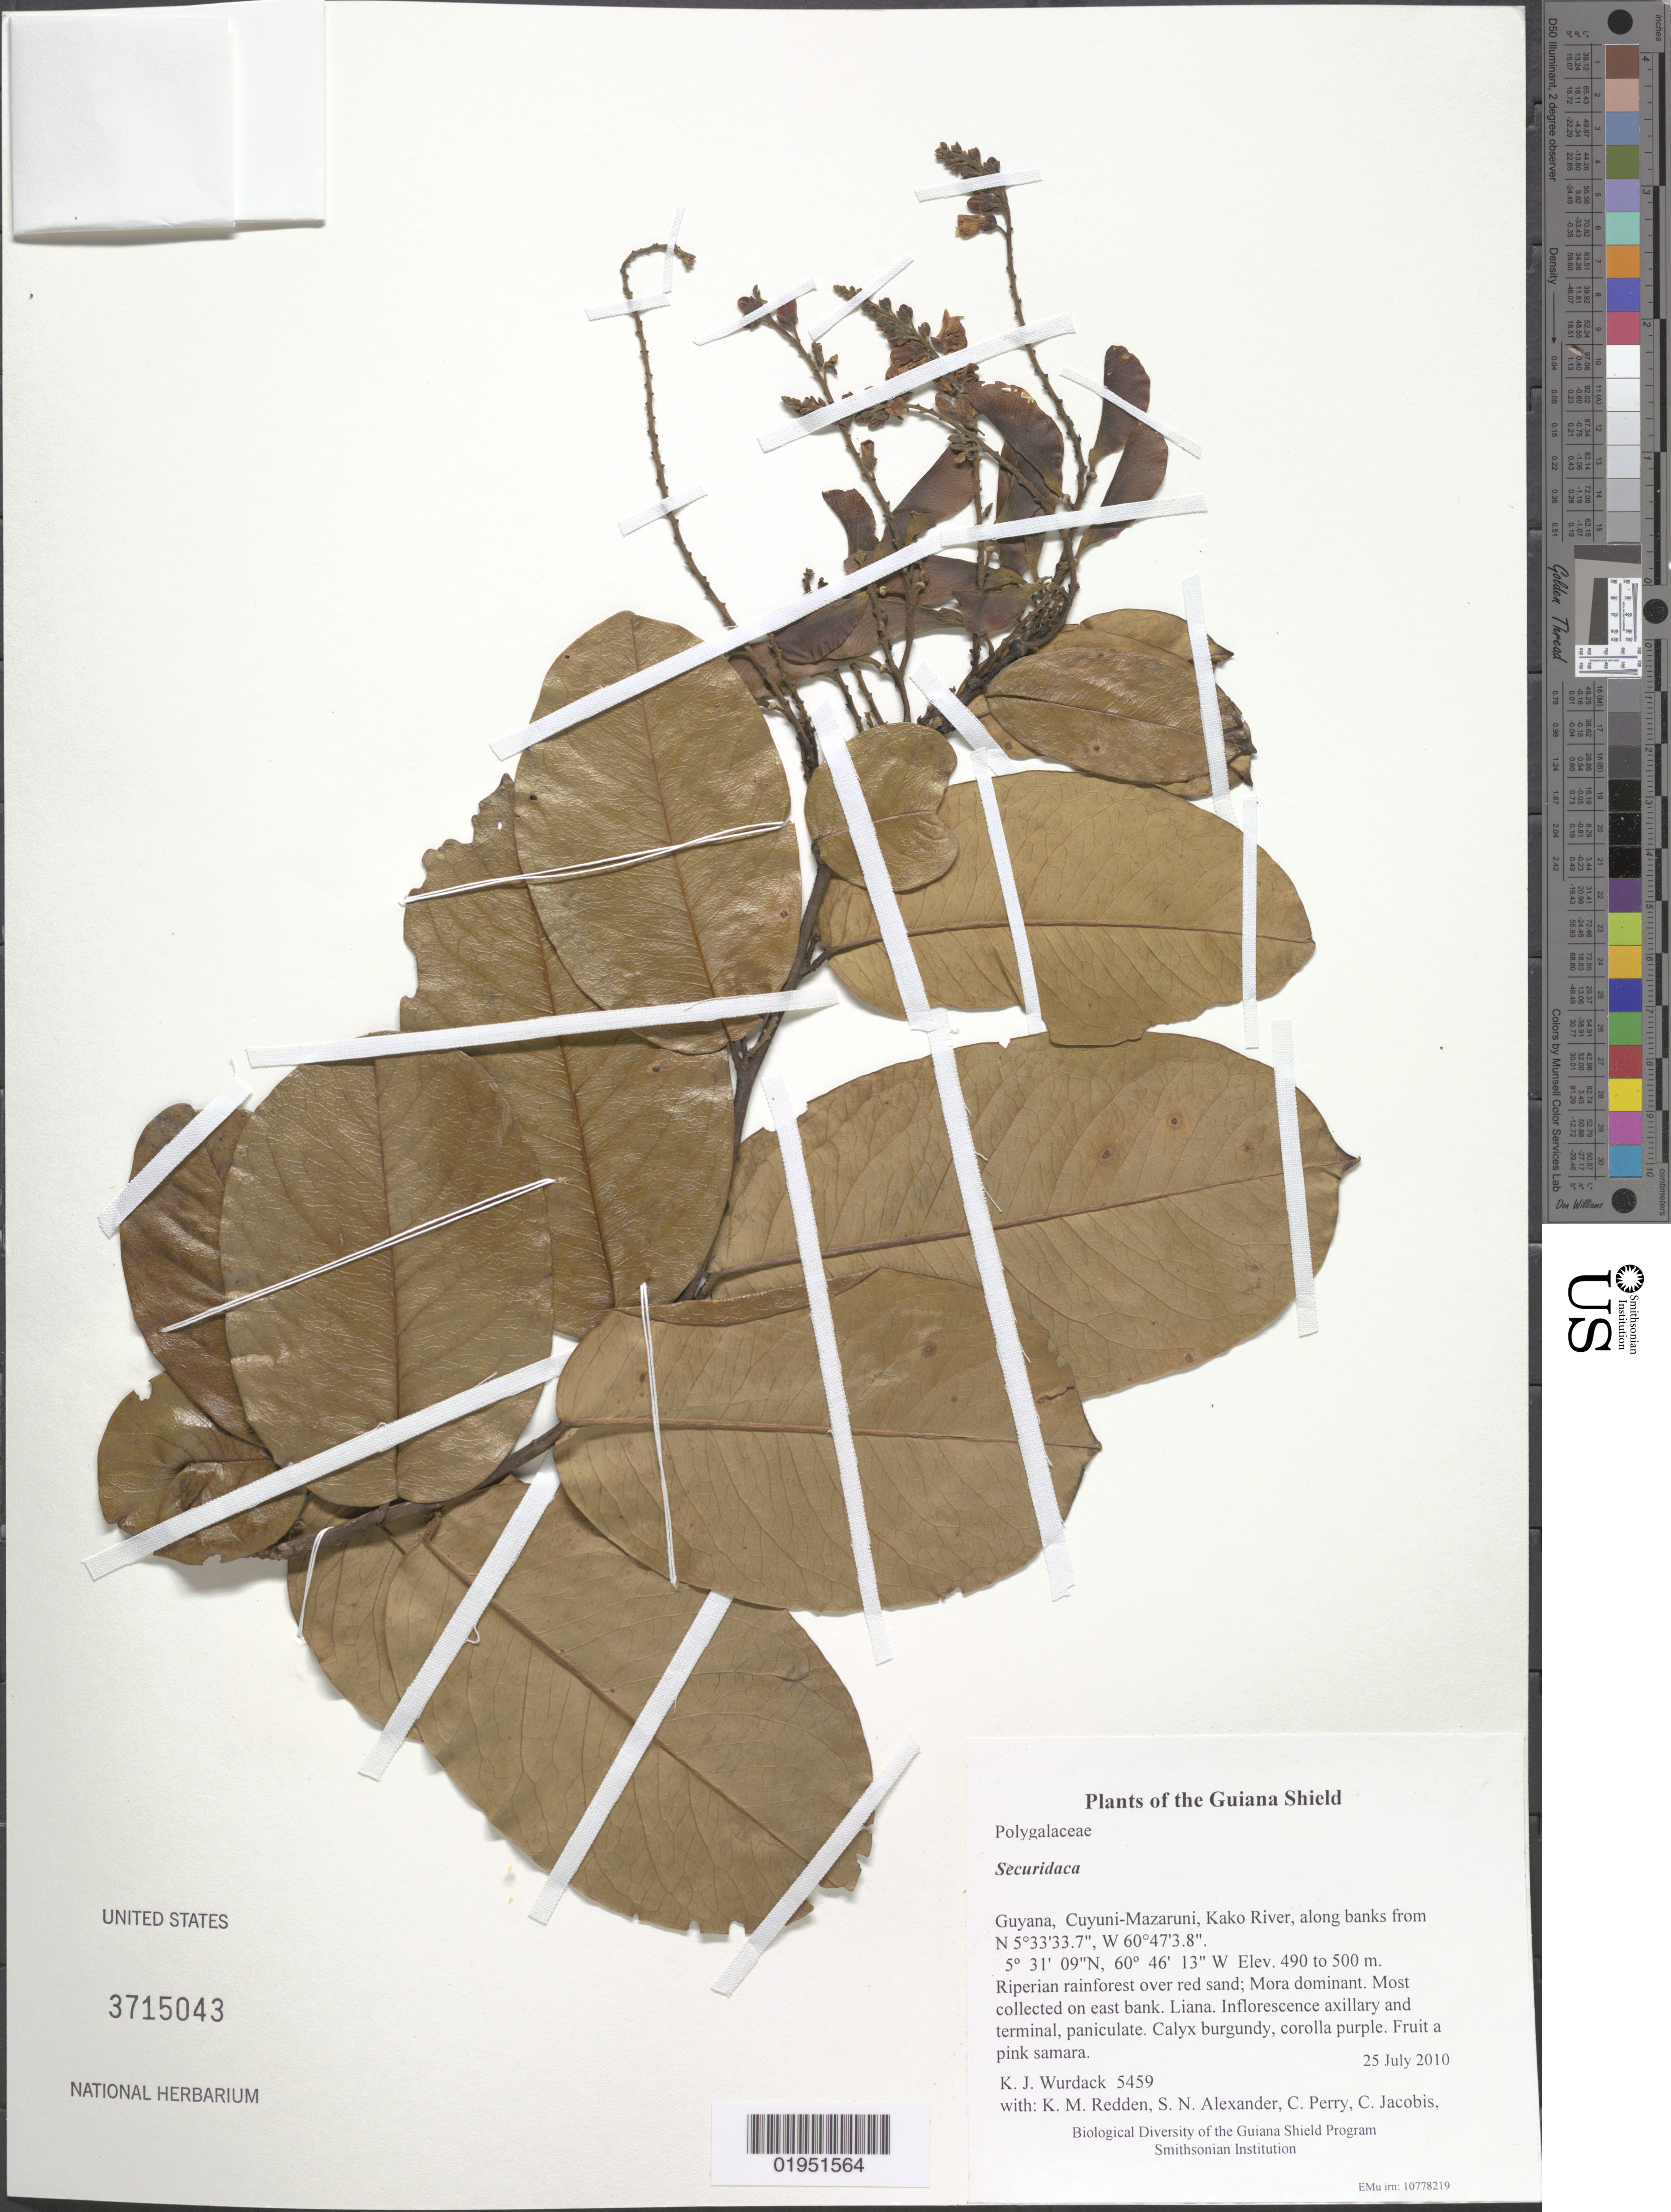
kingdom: Plantae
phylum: Tracheophyta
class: Magnoliopsida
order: Fabales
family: Polygalaceae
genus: Securidaca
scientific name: Securidaca sp.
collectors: K. Wurdack, K. M. Redden, S. N. Alexander, C. Perry, C. Jacobis, D. Hunter, V. Roland & H. Hunter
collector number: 5459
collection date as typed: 25 July 2010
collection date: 2010-07-25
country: Guyana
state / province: Cuyuni-Mazaruni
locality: Kako River, along banks from N 5°33'33.7", W 60°47'3.8"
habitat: Riperian rainforest over red sand; Mora dominant. Most collected on east bank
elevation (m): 490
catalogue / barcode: US 3715043